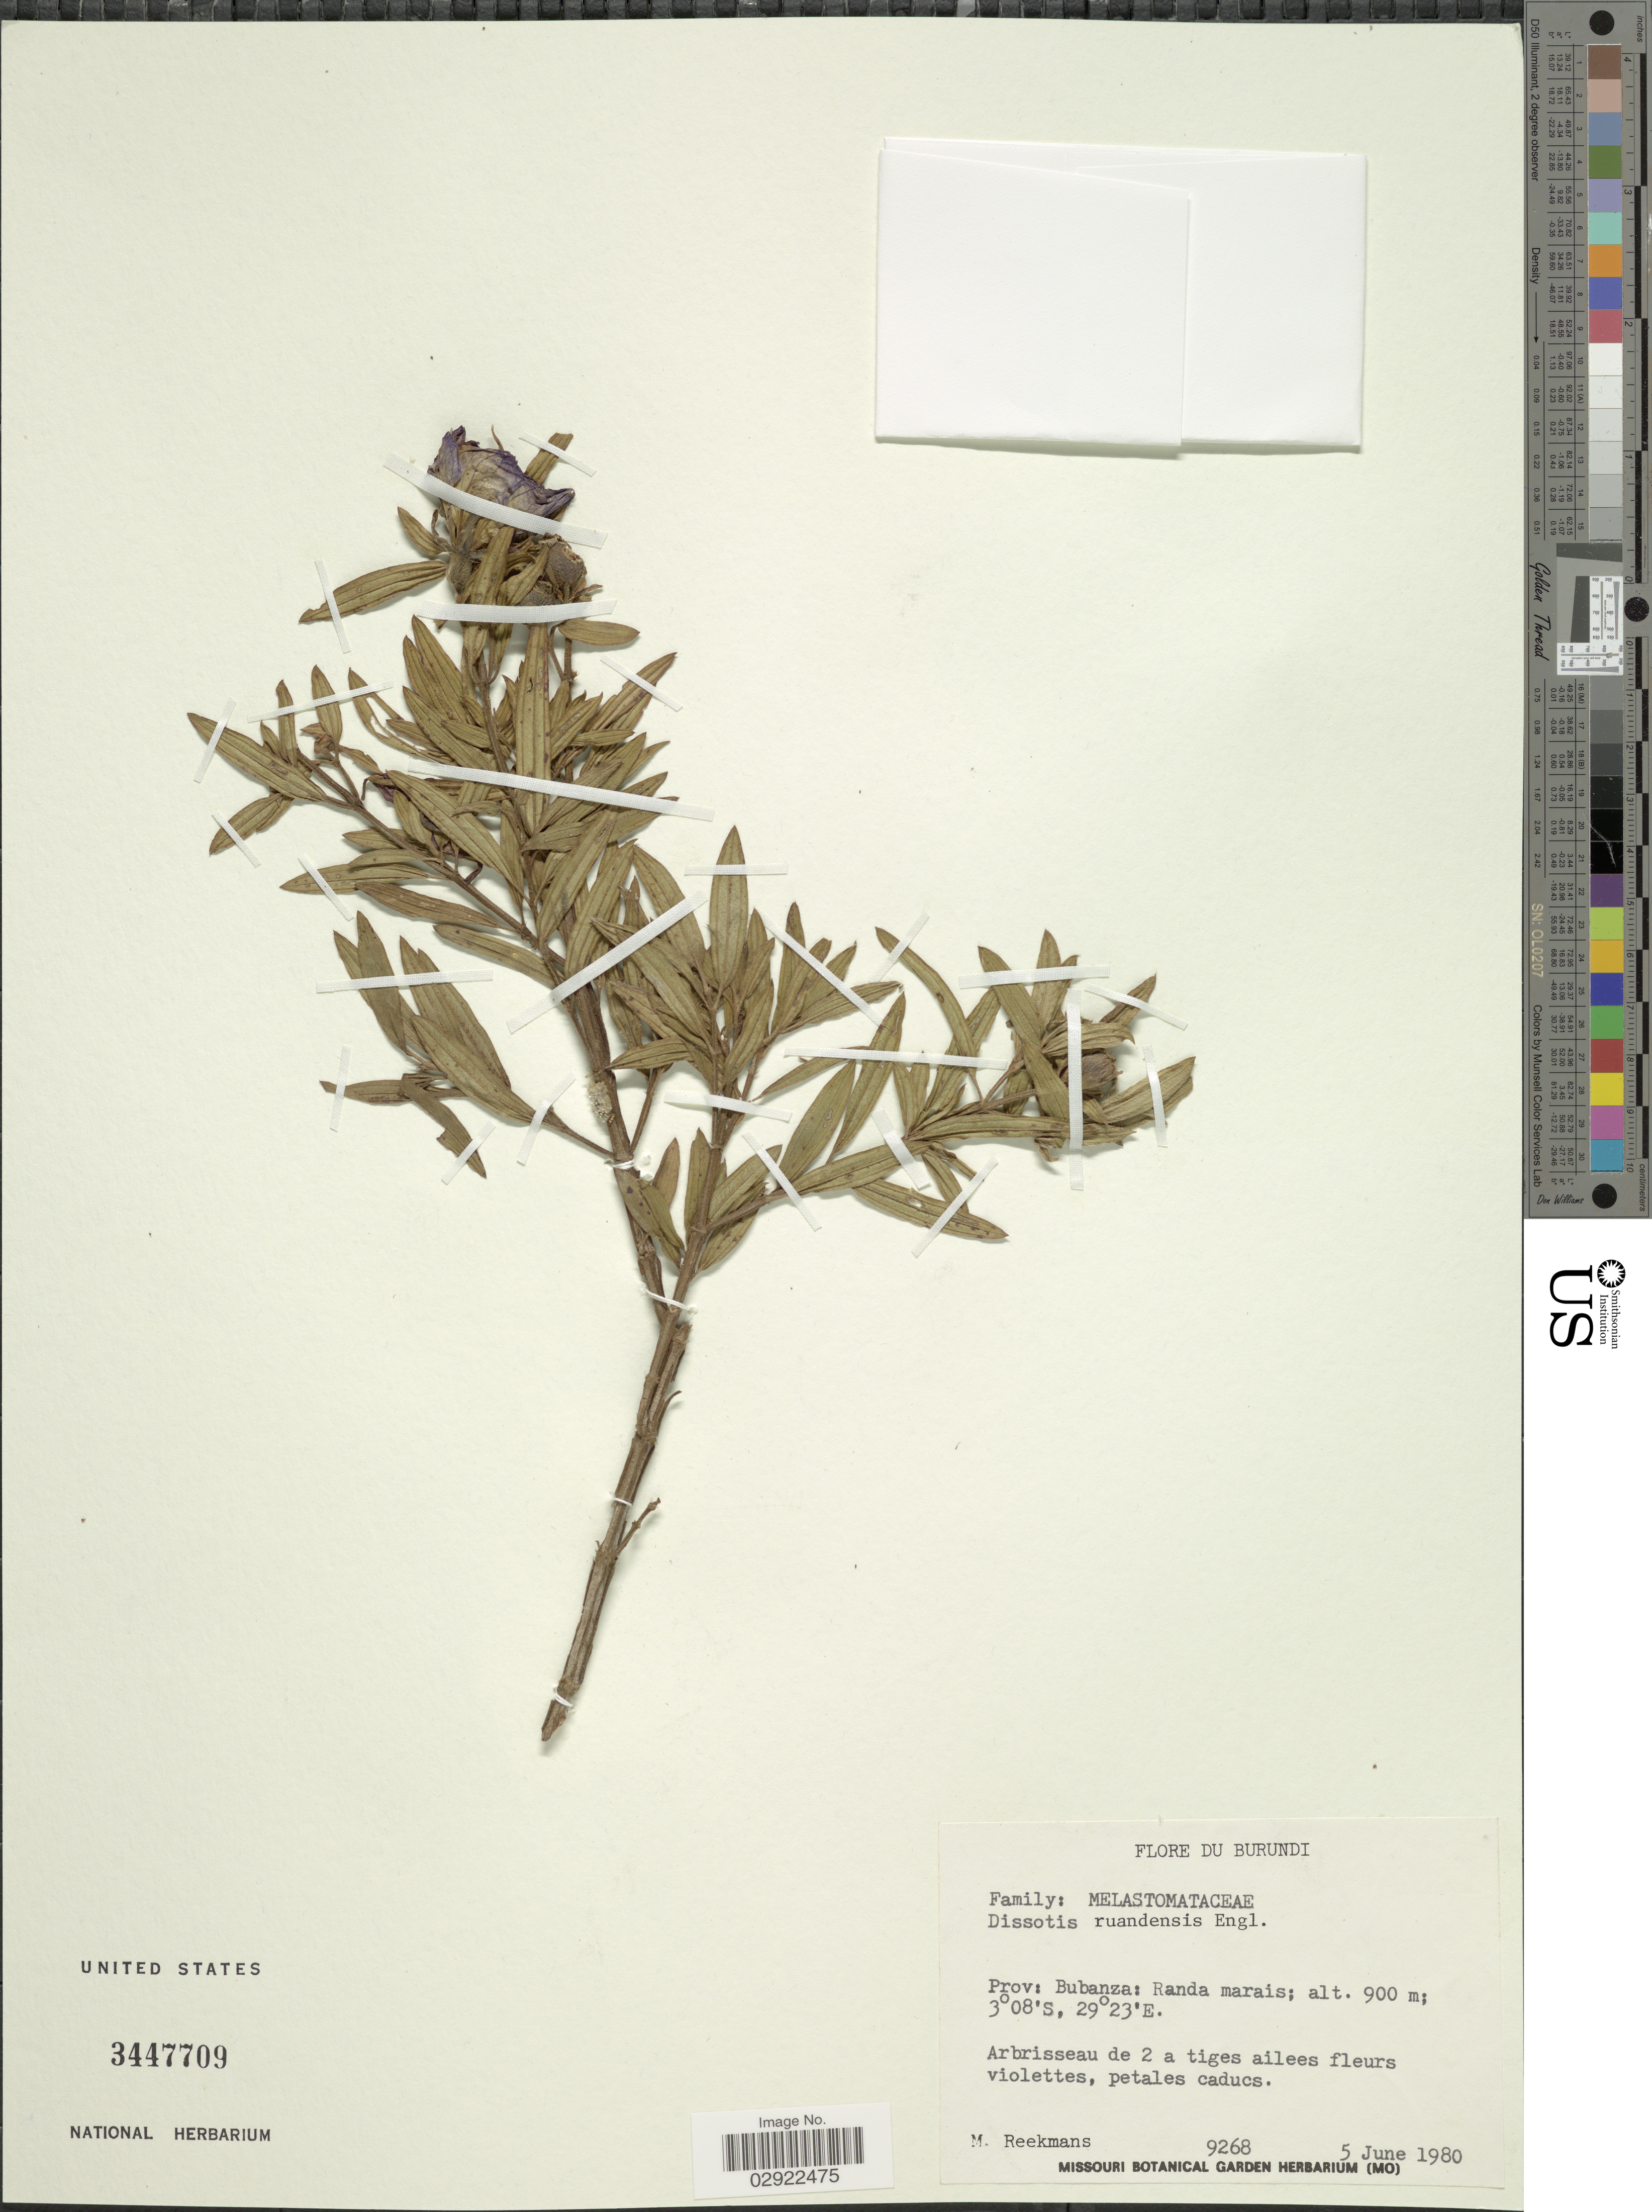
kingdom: Plantae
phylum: Tracheophyta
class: Magnoliopsida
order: Myrtales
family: Melastomataceae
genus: Feliciotis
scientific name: Feliciotis ruandensis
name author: (Engl.) Ver.-Lib. & G. Kadereit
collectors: M. Reekmans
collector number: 9268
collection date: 1980-06-05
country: Burundi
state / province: Bubanza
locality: Randa marais.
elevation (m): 900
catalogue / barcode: US 3447709